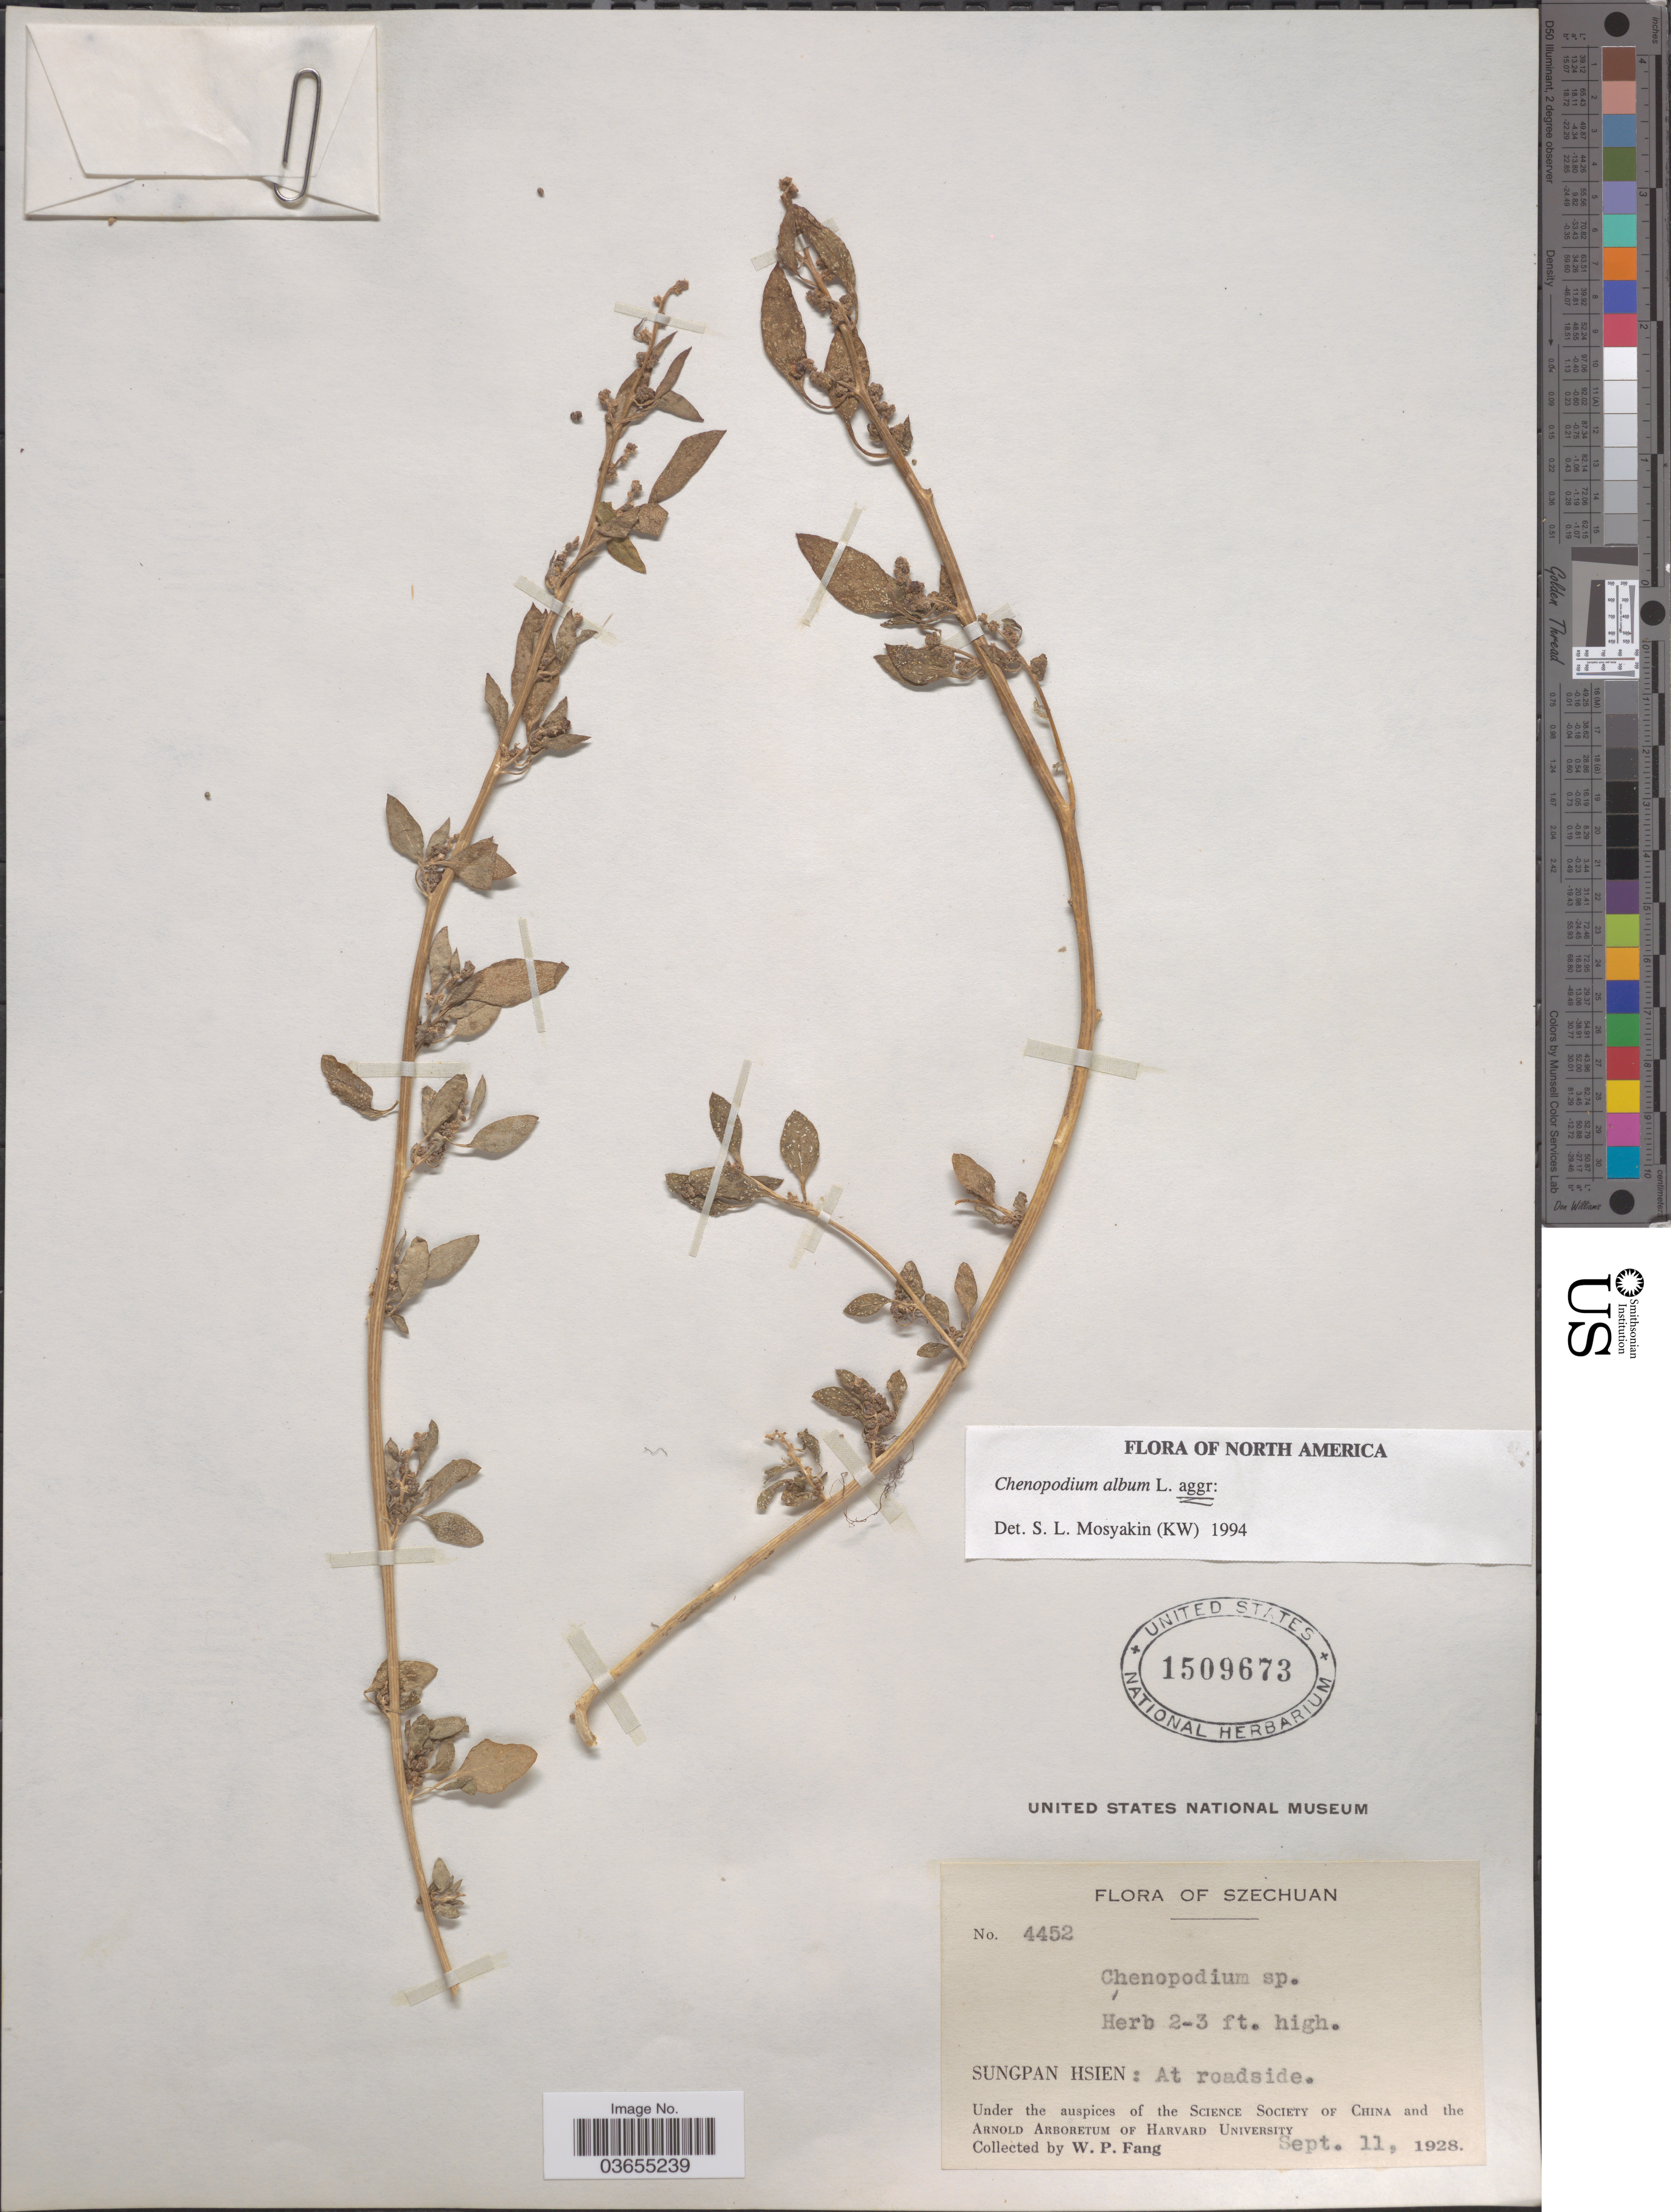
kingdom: Plantae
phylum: Tracheophyta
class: Magnoliopsida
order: Caryophyllales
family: Amaranthaceae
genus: Chenopodium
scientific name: Chenopodium album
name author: L.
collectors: W. P. Fang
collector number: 4452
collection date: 1928-09-11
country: China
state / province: Sichuan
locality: Szechuan. Sungpan Hsien.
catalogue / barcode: US 1509673